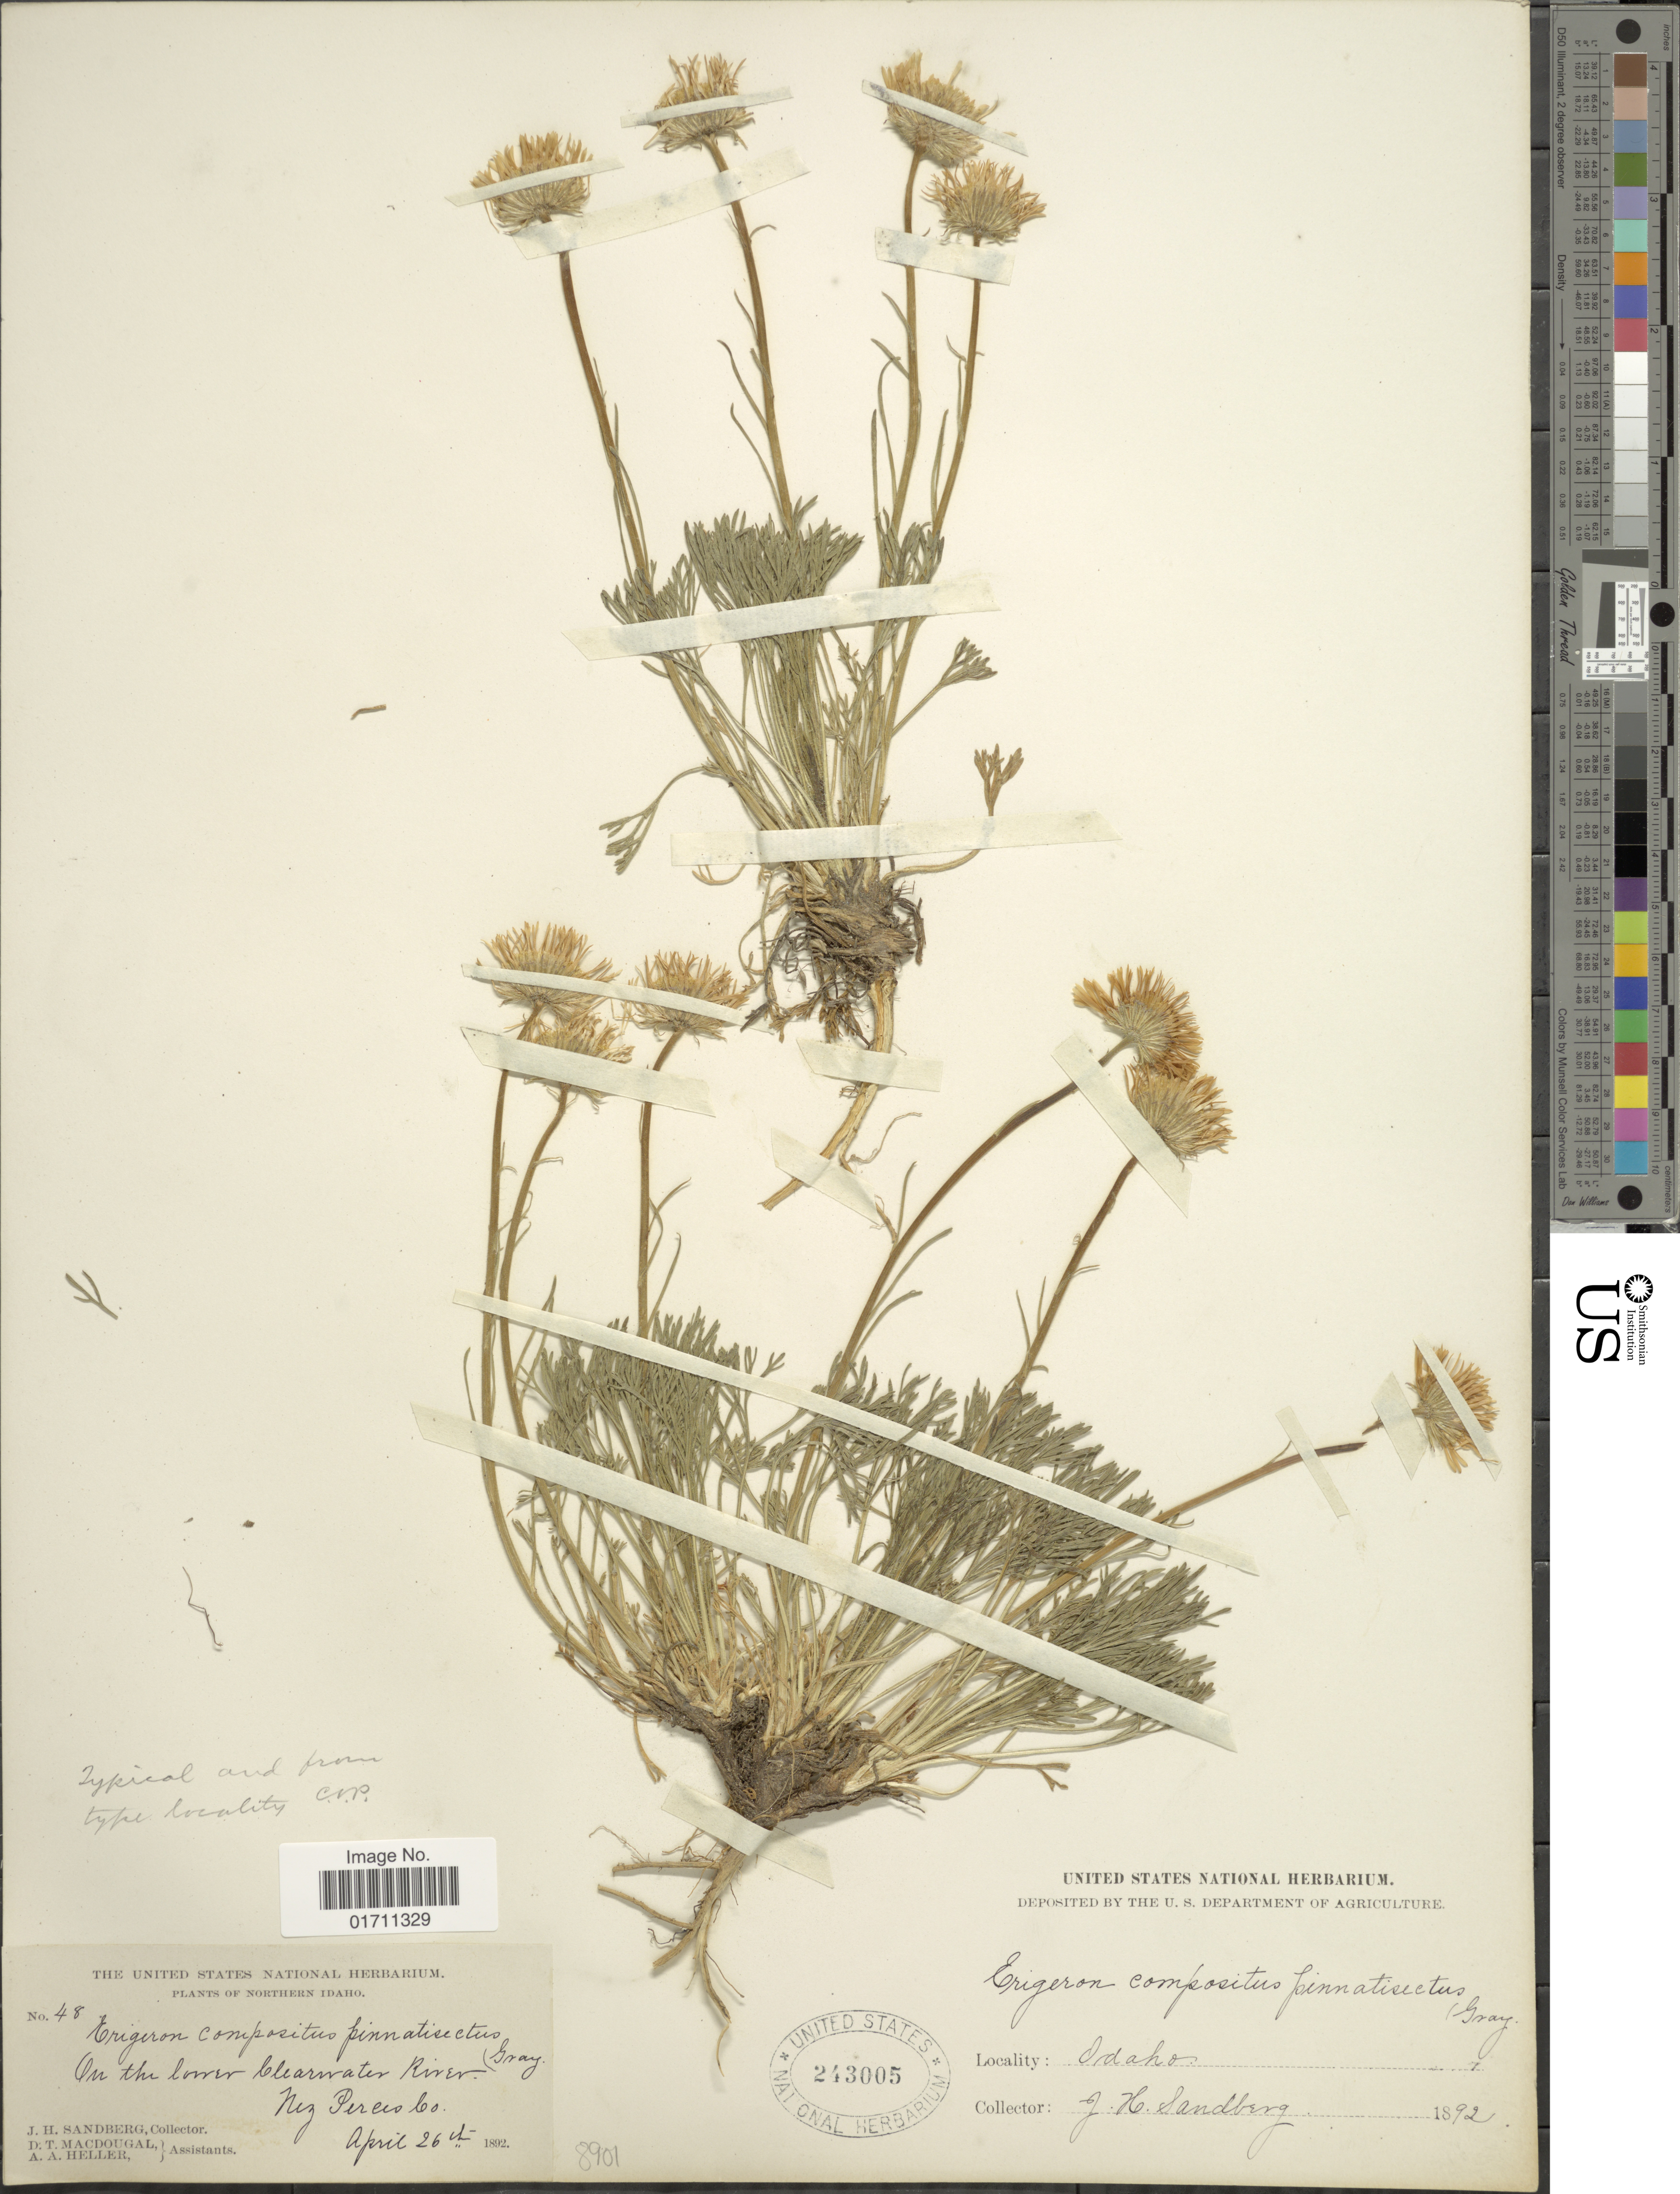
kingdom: Plantae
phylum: Tracheophyta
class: Magnoliopsida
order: Asterales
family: Asteraceae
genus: Erigeron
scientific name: Erigeron compositus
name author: Pursh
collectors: J. H. Sandberg, D. T. MacDougal & A. A. Heller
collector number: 48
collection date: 1892-04-26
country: United States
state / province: Idaho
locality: Northern Idaho, on the lower Clearwater River, Nez Perces Co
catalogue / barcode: US 243005